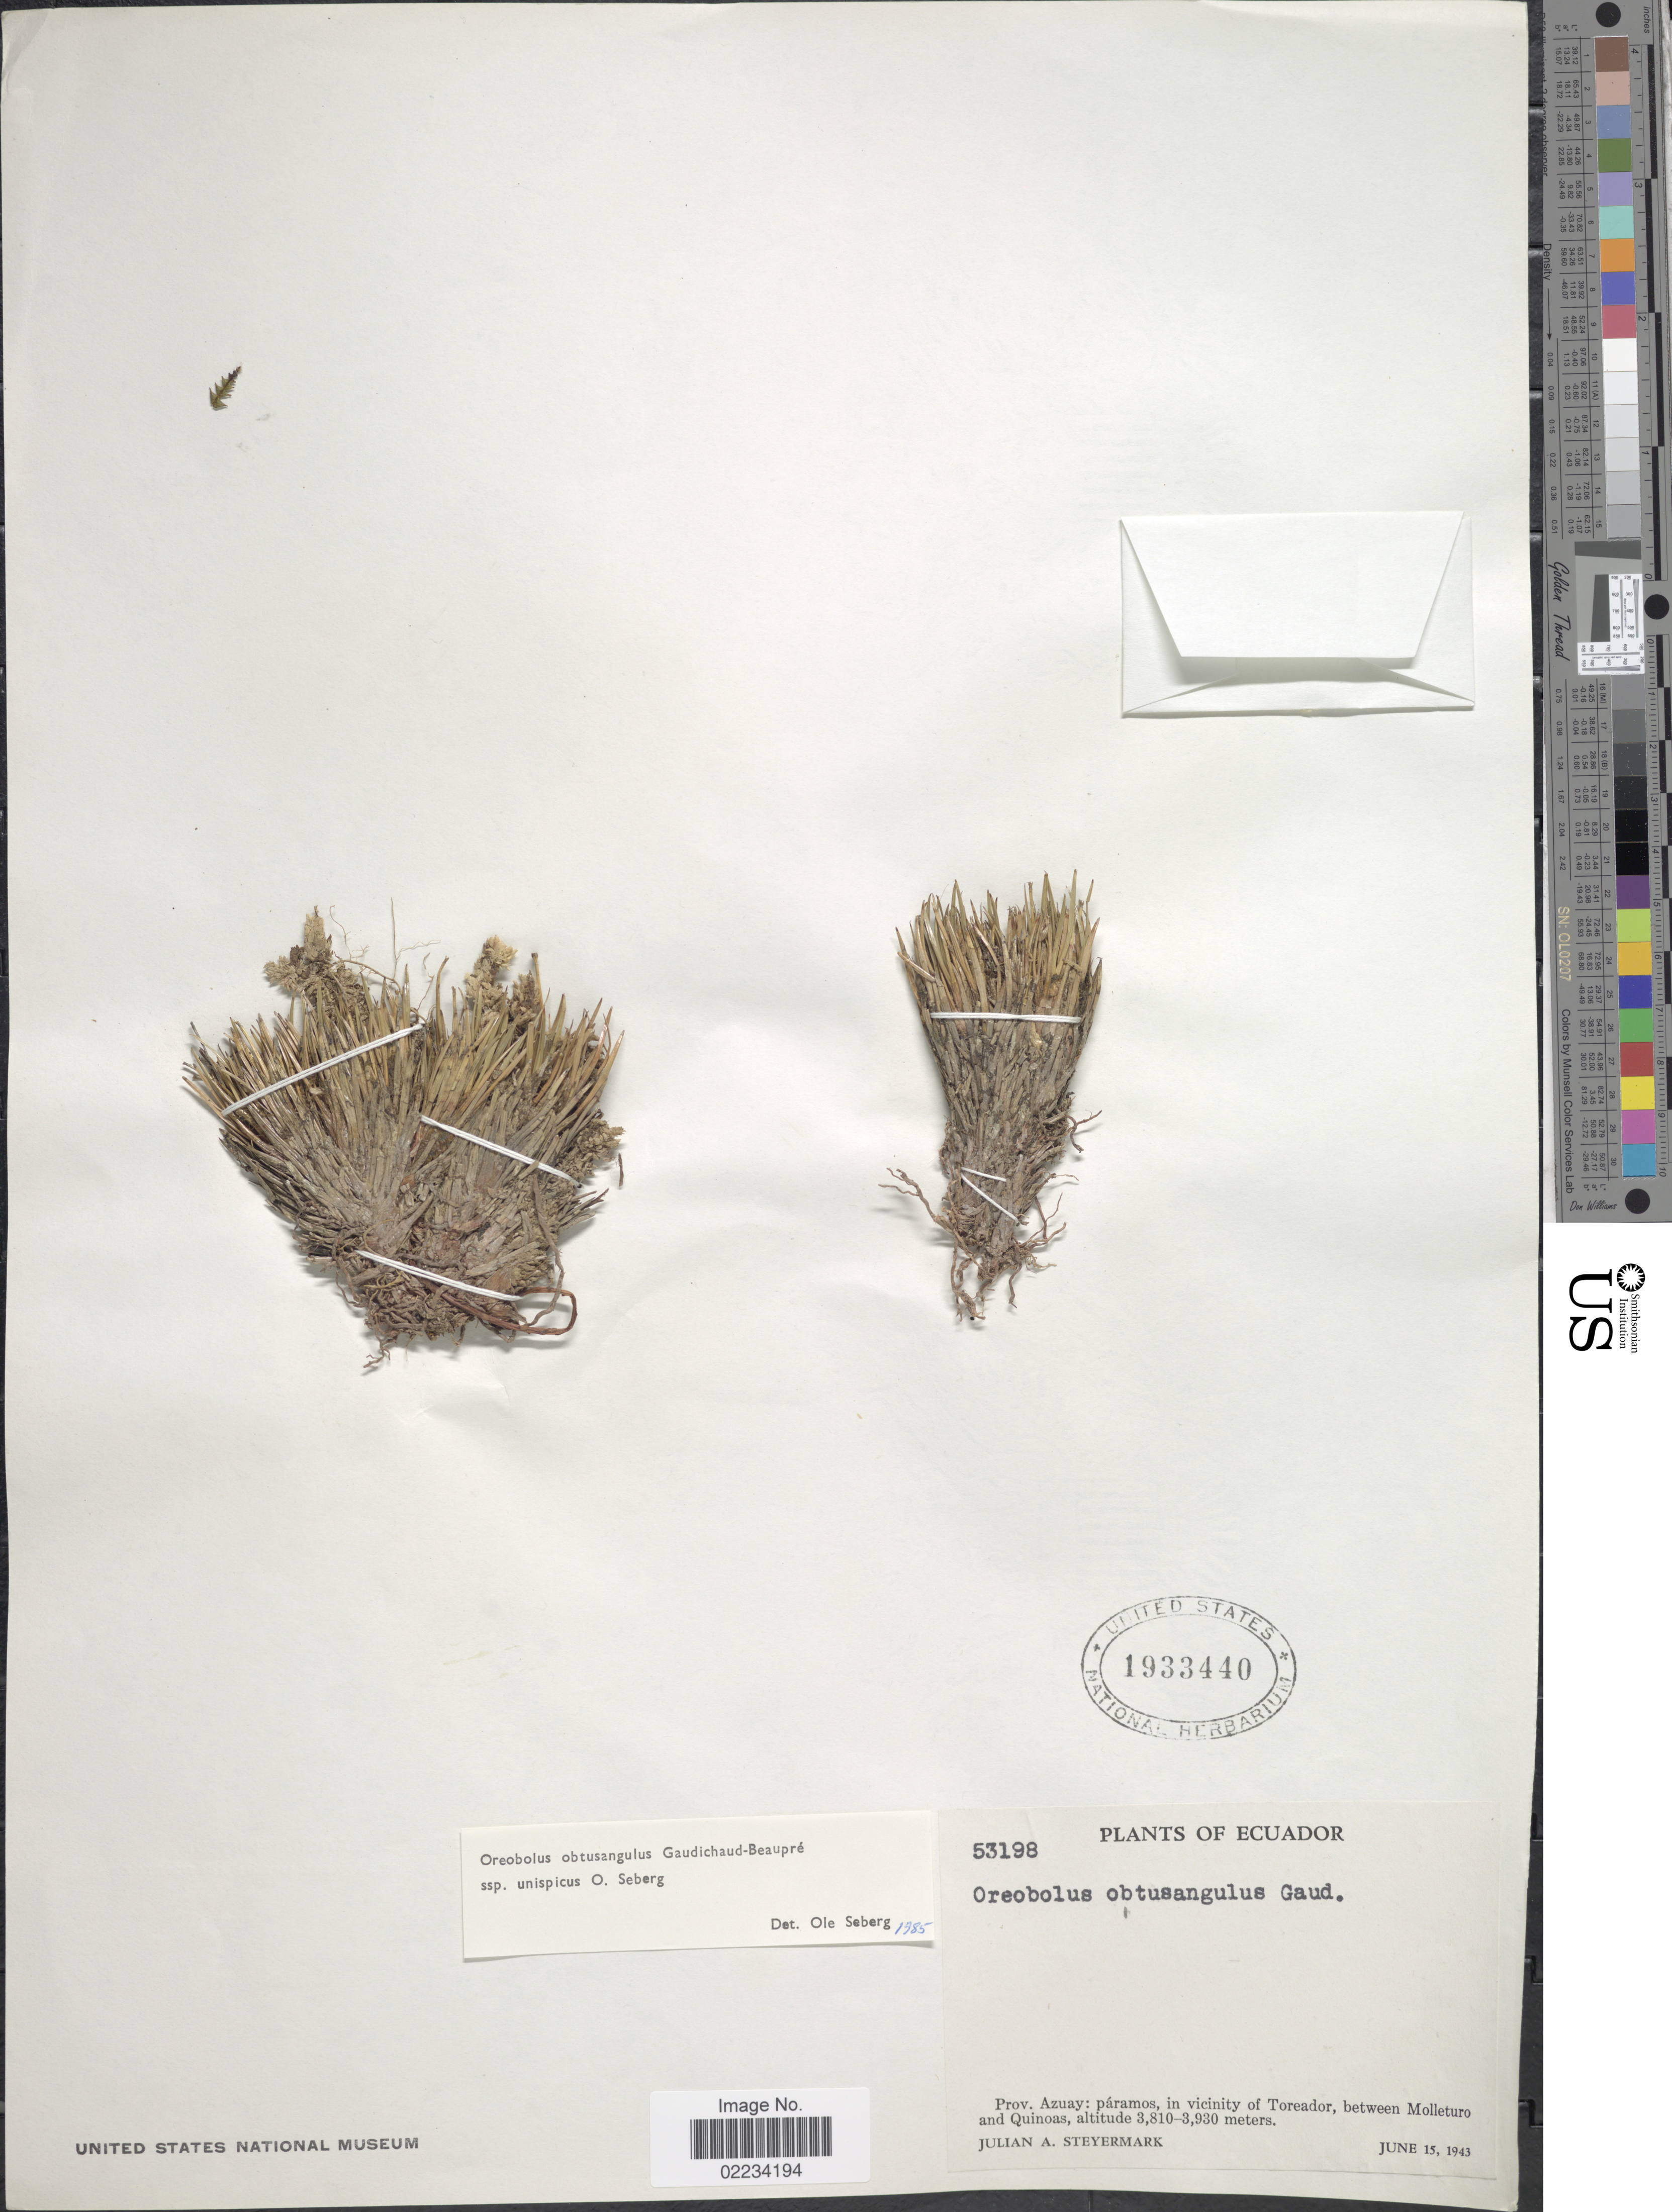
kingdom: Plantae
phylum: Tracheophyta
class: Liliopsida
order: Poales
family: Cyperaceae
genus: Oreobolus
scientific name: Oreobolus obtusangulus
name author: Gaudich.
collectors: J. Steyermark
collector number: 53198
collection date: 1943-06-15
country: Ecuador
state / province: Azuay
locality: Páramos, in vicinity of Toreador, between Molleturo and Quinoas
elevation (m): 3810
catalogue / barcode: US 1933440